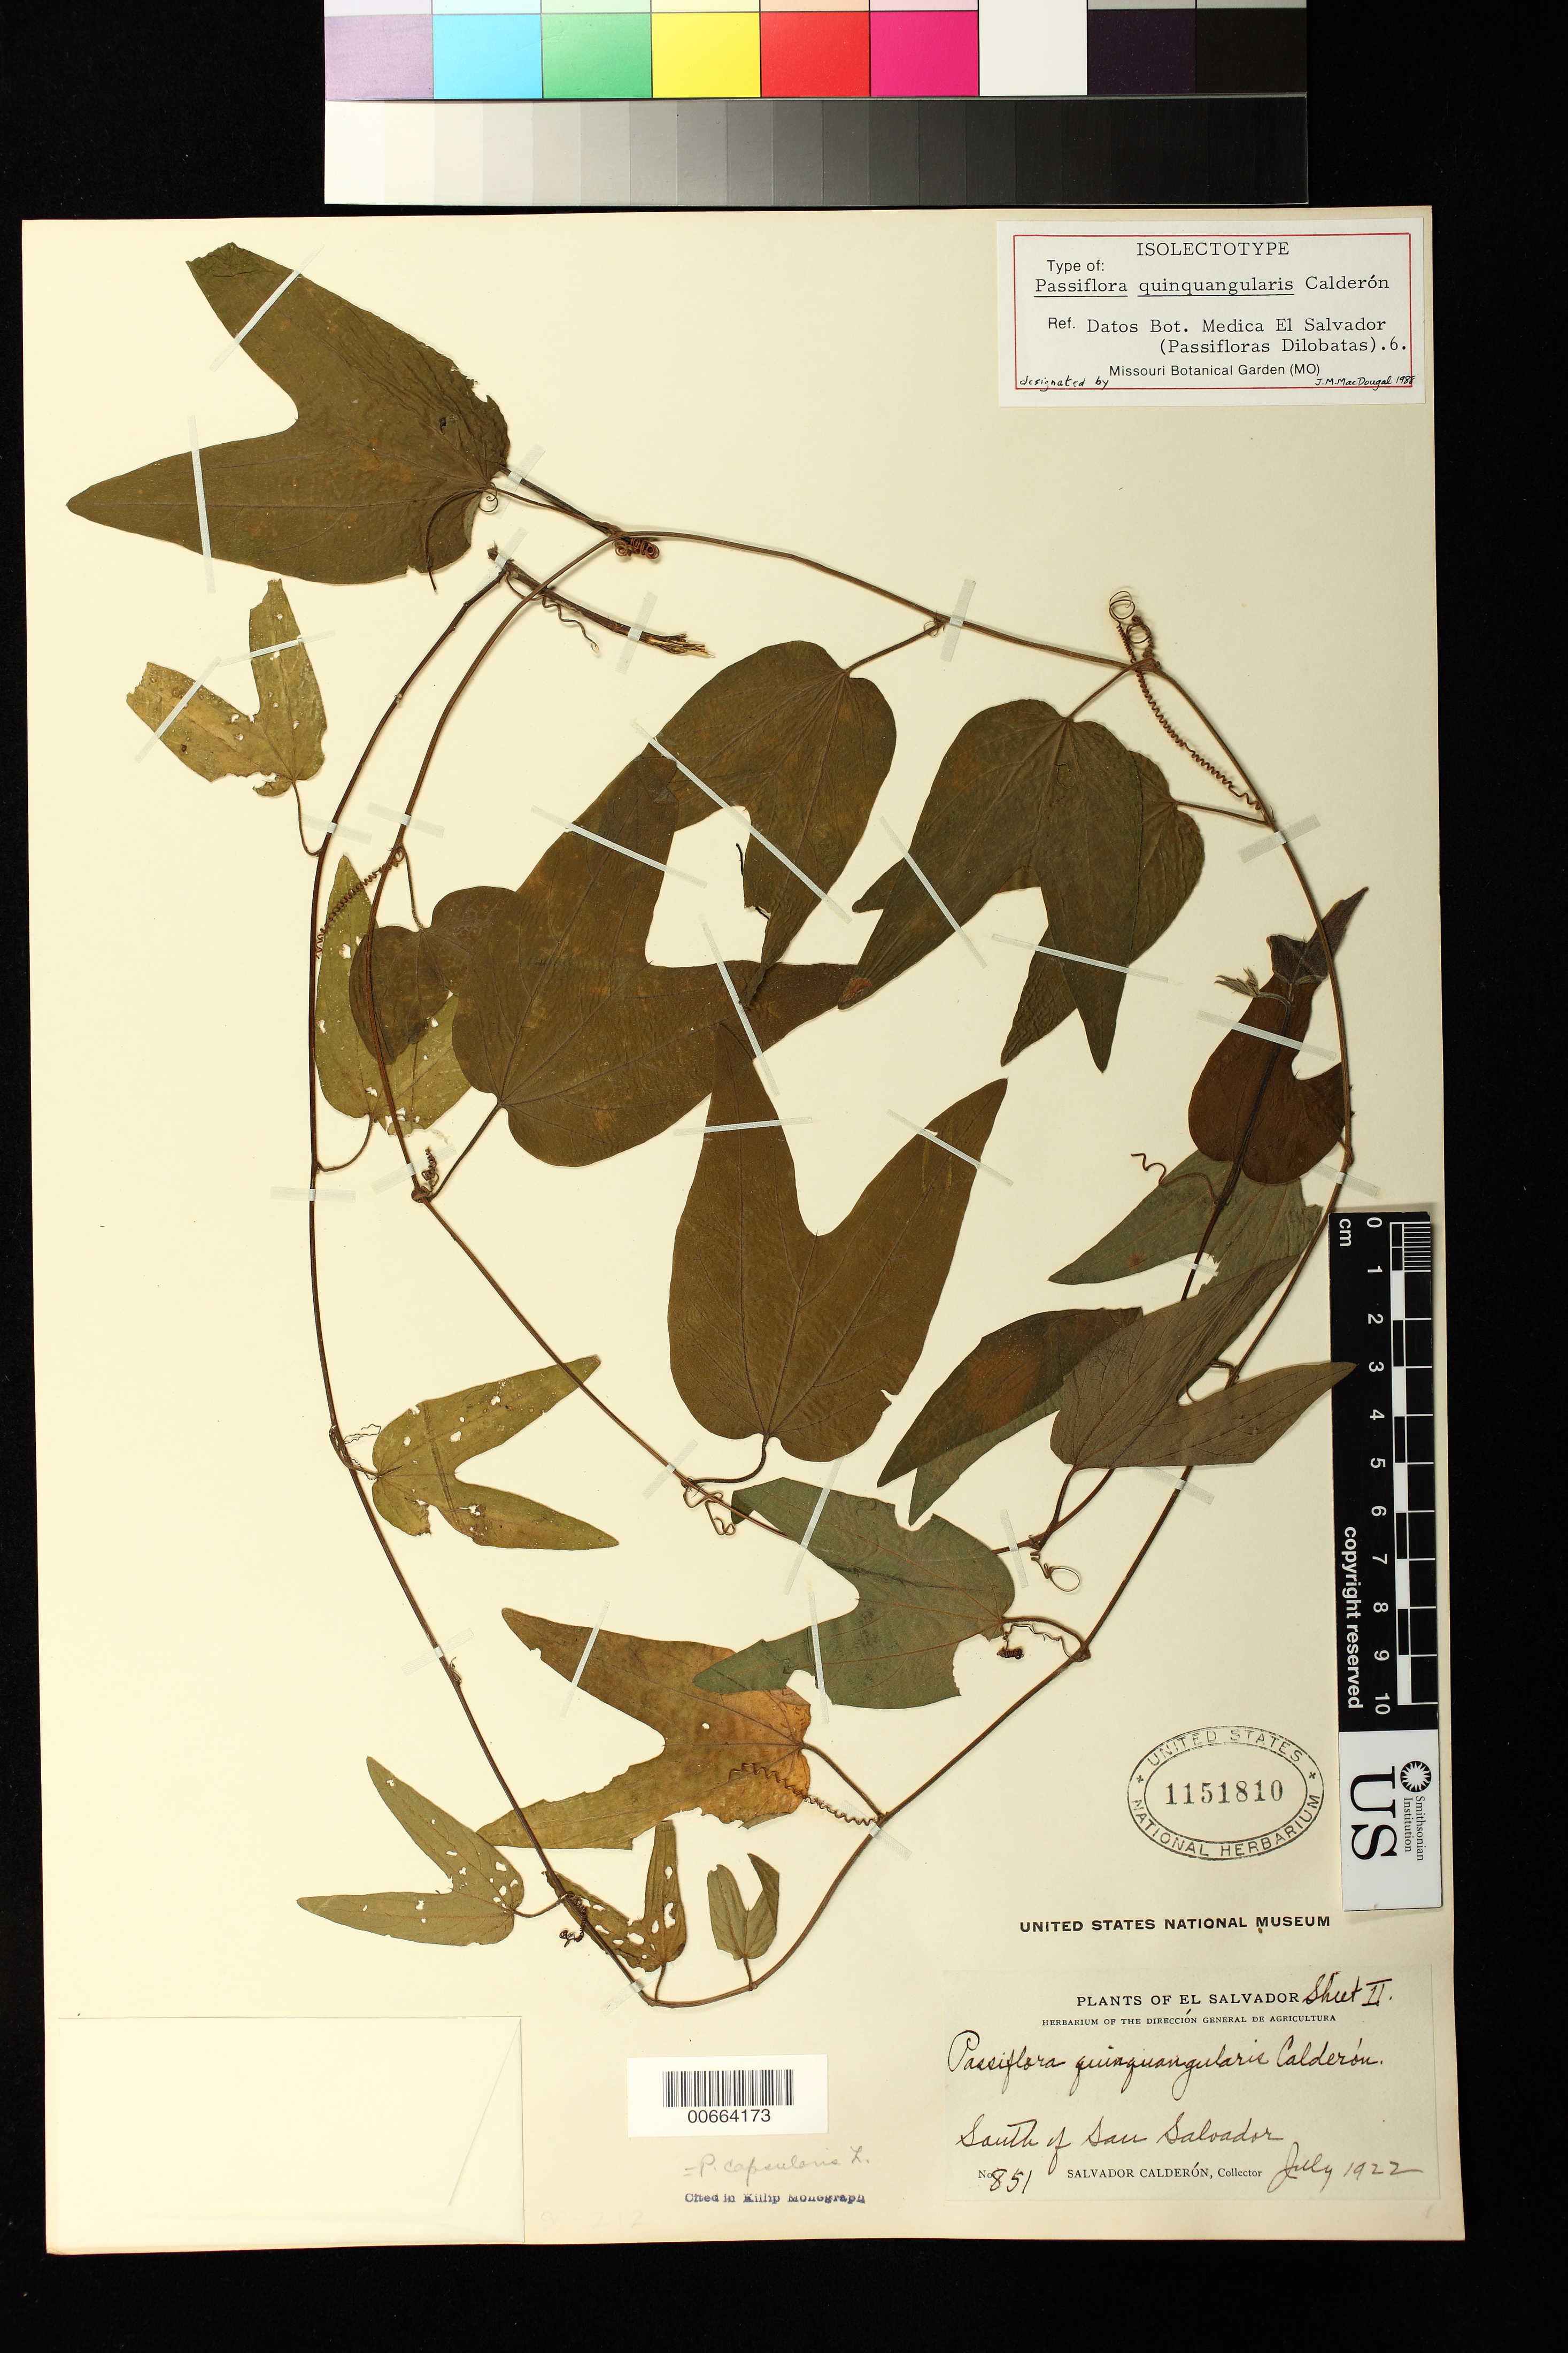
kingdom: Plantae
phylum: Tracheophyta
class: Magnoliopsida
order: Malpighiales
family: Passifloraceae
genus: Passiflora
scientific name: Passiflora quinquangularis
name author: S. Calderón ex J.M. MacDougal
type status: Isotype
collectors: S. Calderón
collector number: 851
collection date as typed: Jul 1922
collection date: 1922-07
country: El Salvador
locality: South of San Salvador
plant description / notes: This sheet (USNH 1151810) originally annotated "Sheet II" [with USNH 1151809 presumably "sheet 1" but not annotated as such]. Specimen annotated by J.M. MacDougal (1989) as "isolectotype" of Passiflora quinquangularis S. Calderón, but that name was never effectively published and was validated by MacDougal (2004, Novon 14: 455-456, q.v. for discussion) with USNH 1151809 explicitly designated as the holotype.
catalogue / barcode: US 1151810